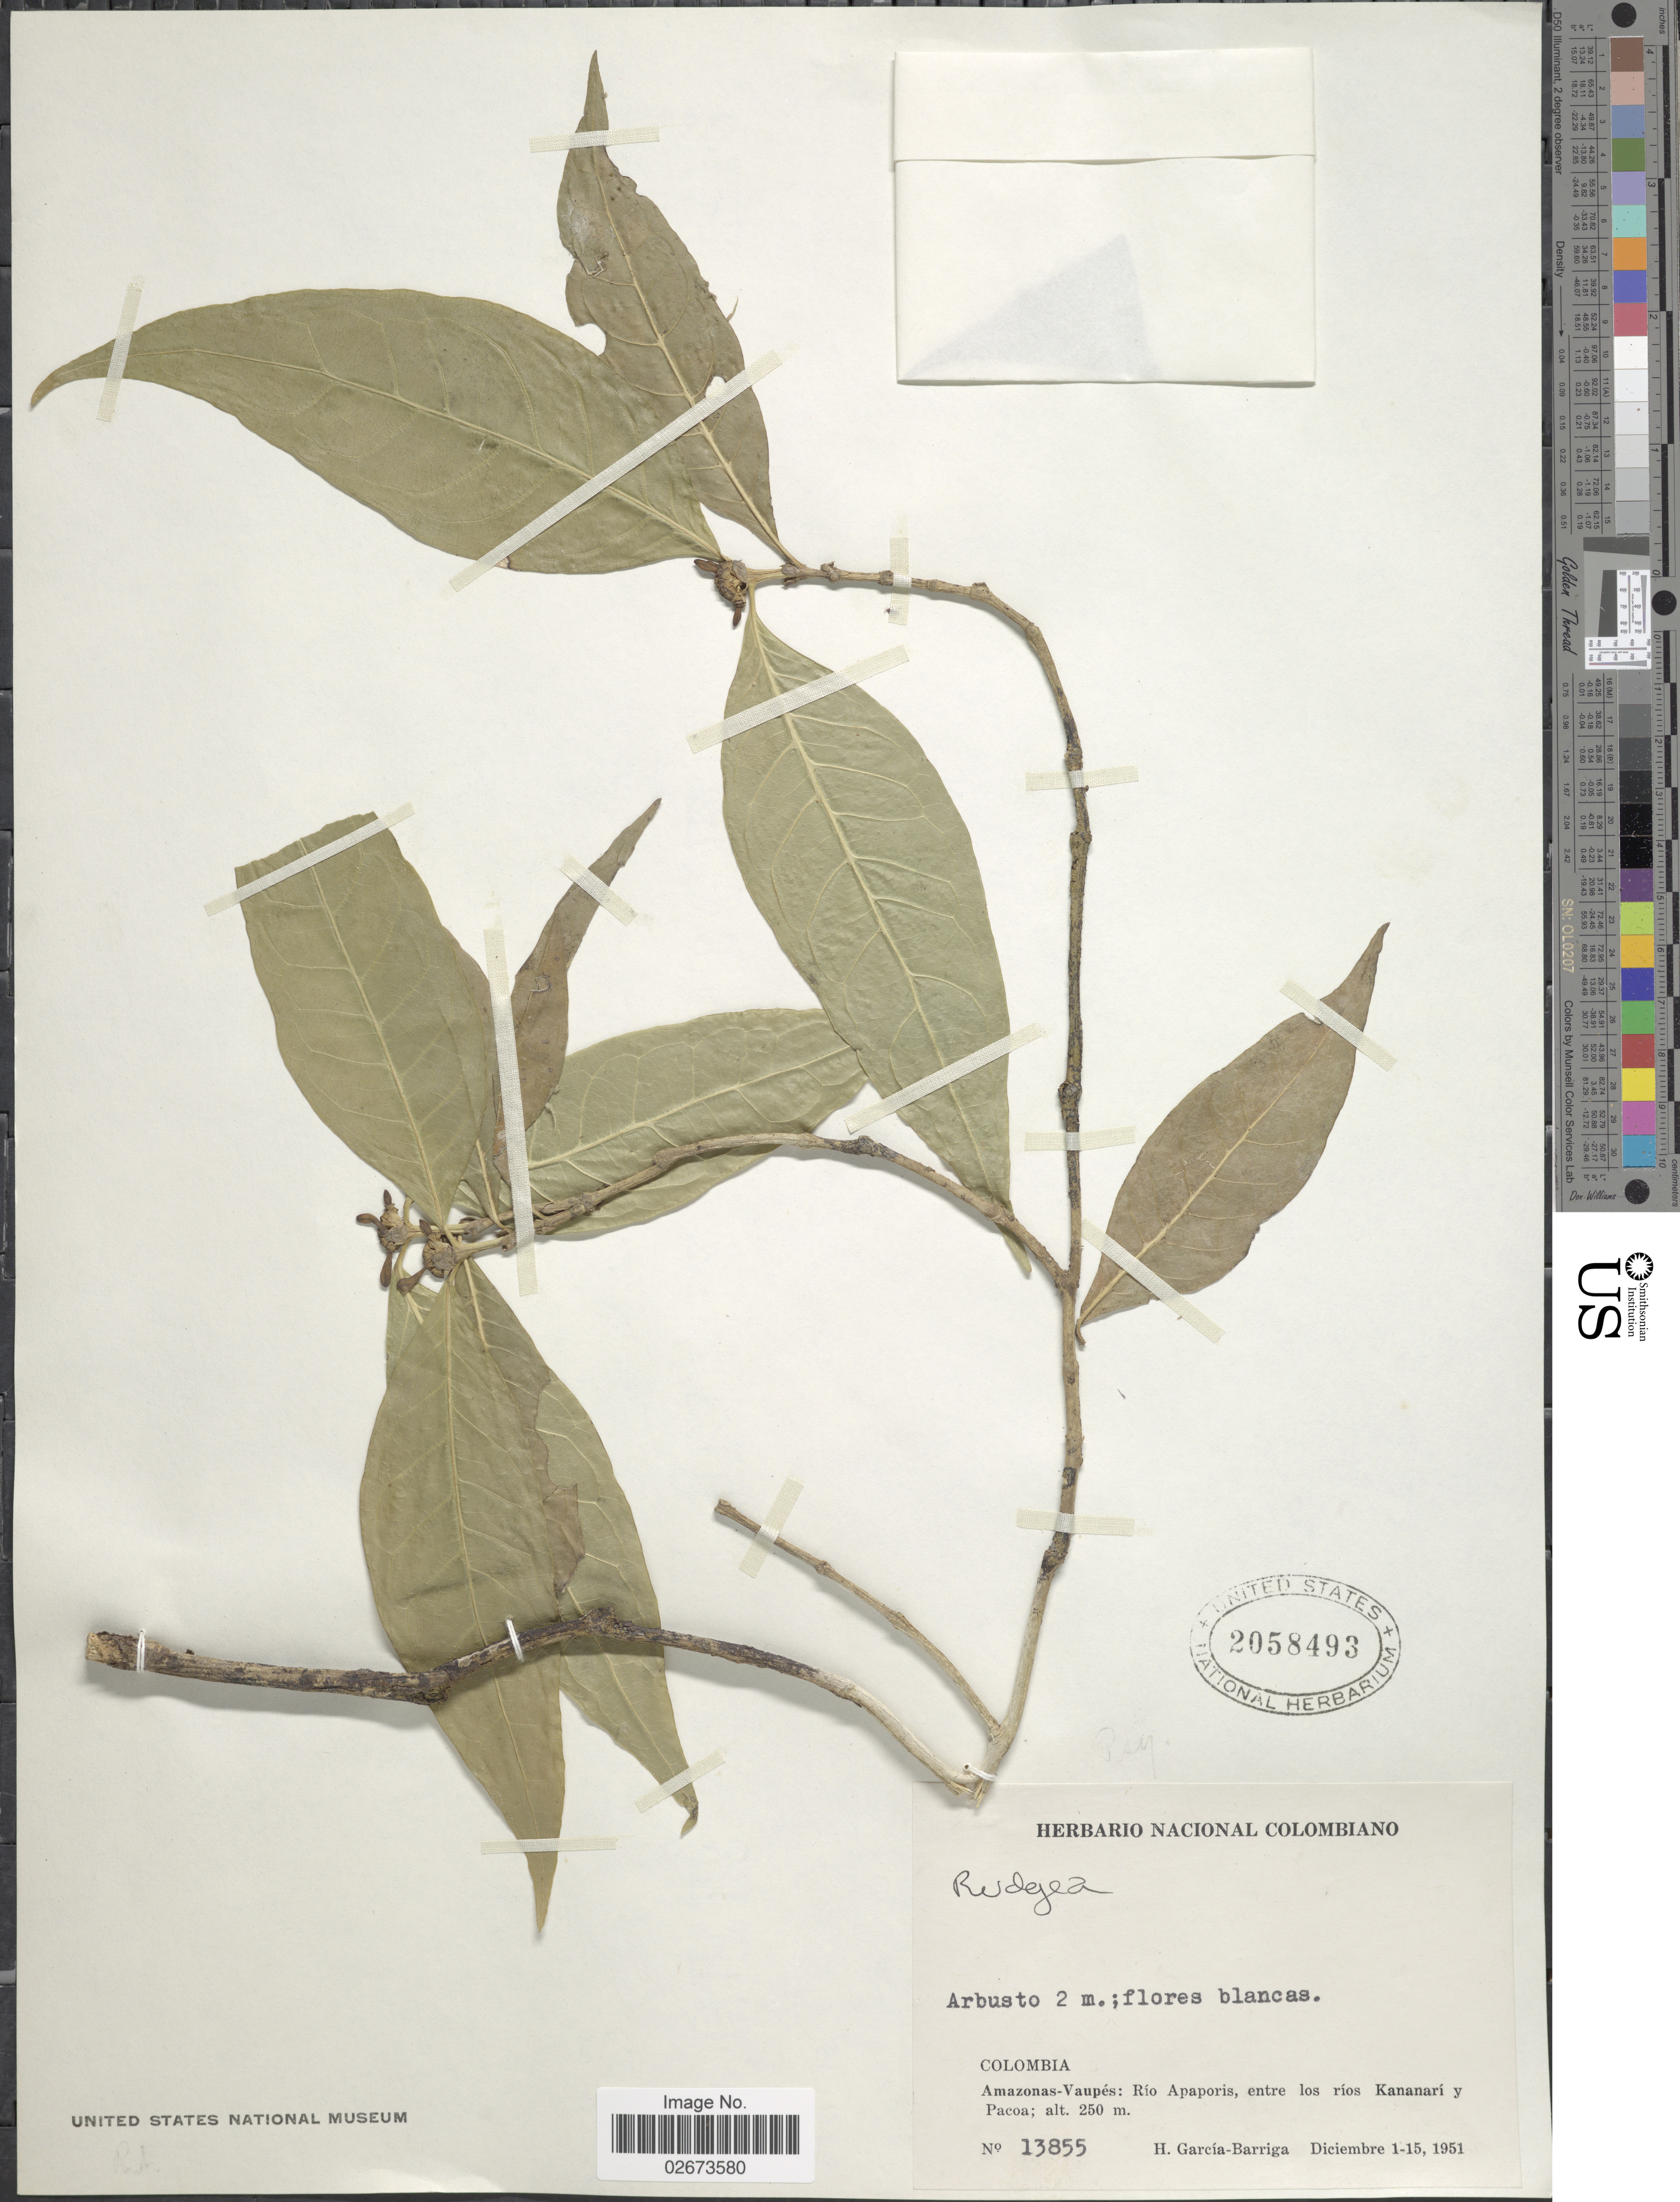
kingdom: Plantae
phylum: Tracheophyta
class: Magnoliopsida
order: Gentianales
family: Rubiaceae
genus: Rudgea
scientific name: Rudgea sp.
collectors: H. García Barriga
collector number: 13855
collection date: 1951-12-01/1951-12-15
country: Colombia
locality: Amazonas-Vaupes: Rio Apaporis, entre los rios Kananari y Pacoa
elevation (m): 250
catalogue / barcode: US 2058493